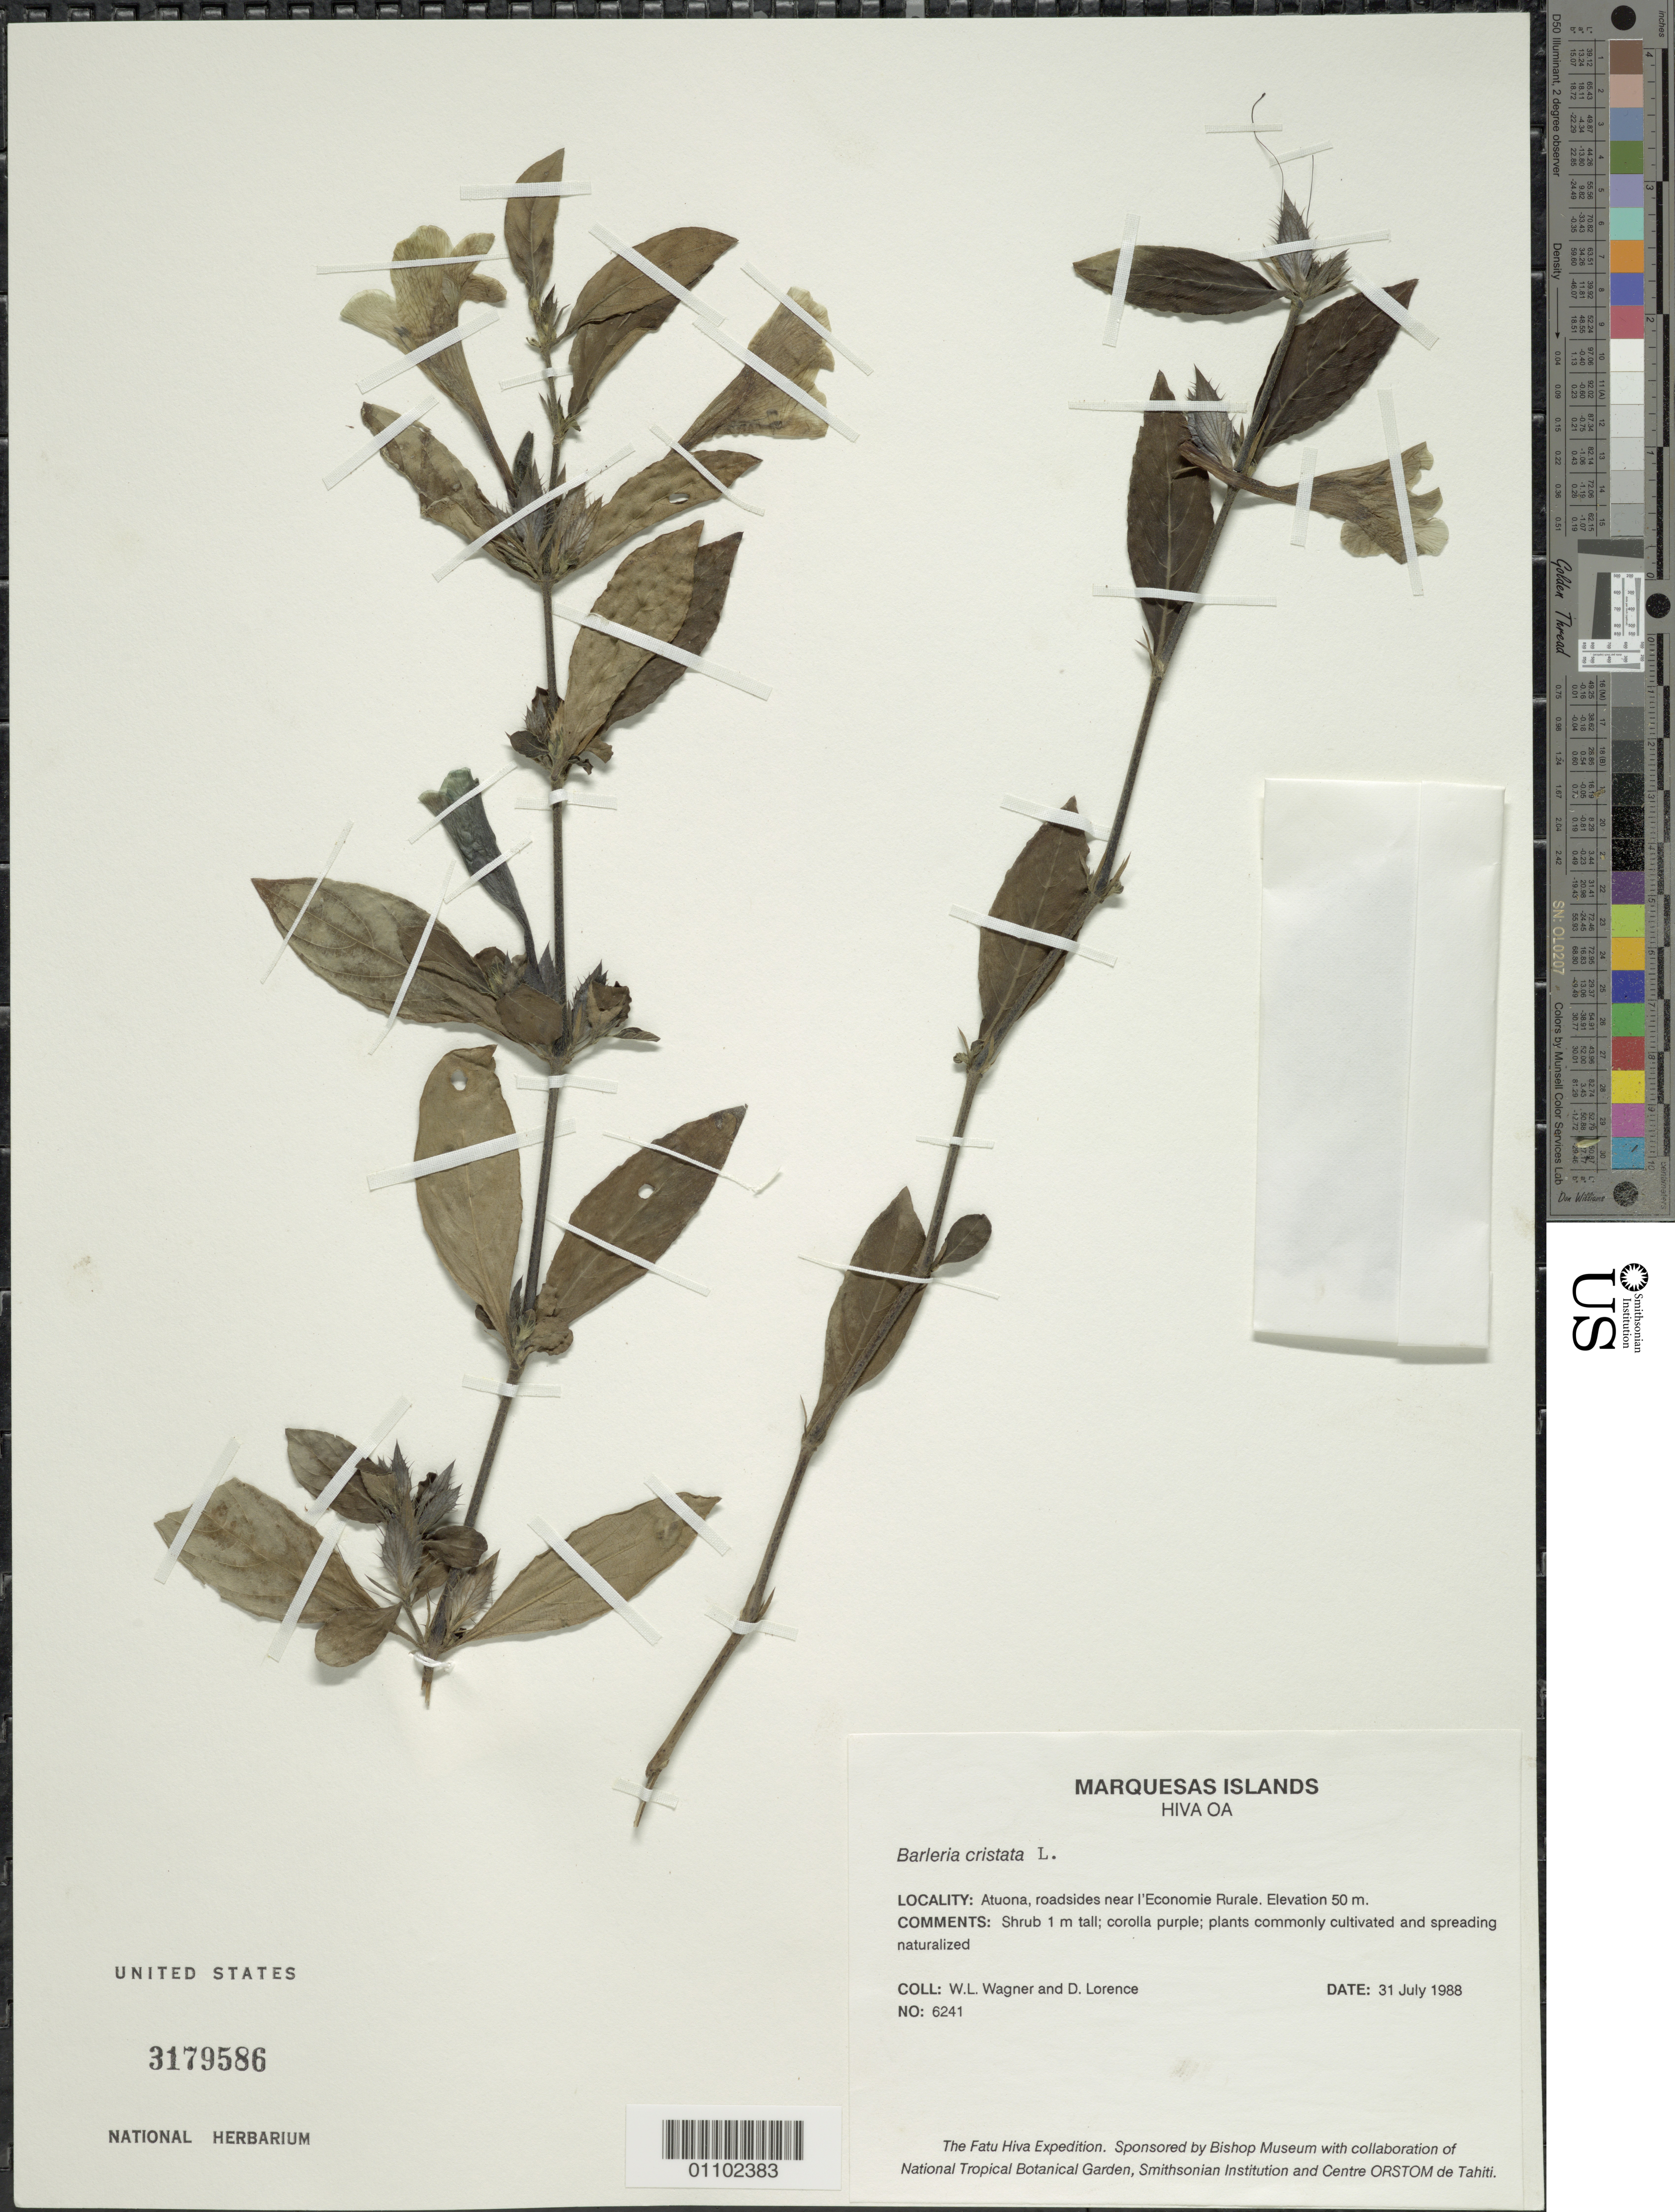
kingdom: Plantae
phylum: Tracheophyta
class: Magnoliopsida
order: Lamiales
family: Acanthaceae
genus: Barleria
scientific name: Barleria cristata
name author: L.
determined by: Florence, J.; Wagner, W. L.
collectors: W. L. Wagner & D. Lorence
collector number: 6241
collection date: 1988-07-31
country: French Polynesia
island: Hiva Oa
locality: Atuona, roadsides near l'Economie Rurale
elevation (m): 50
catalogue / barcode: US 3179586